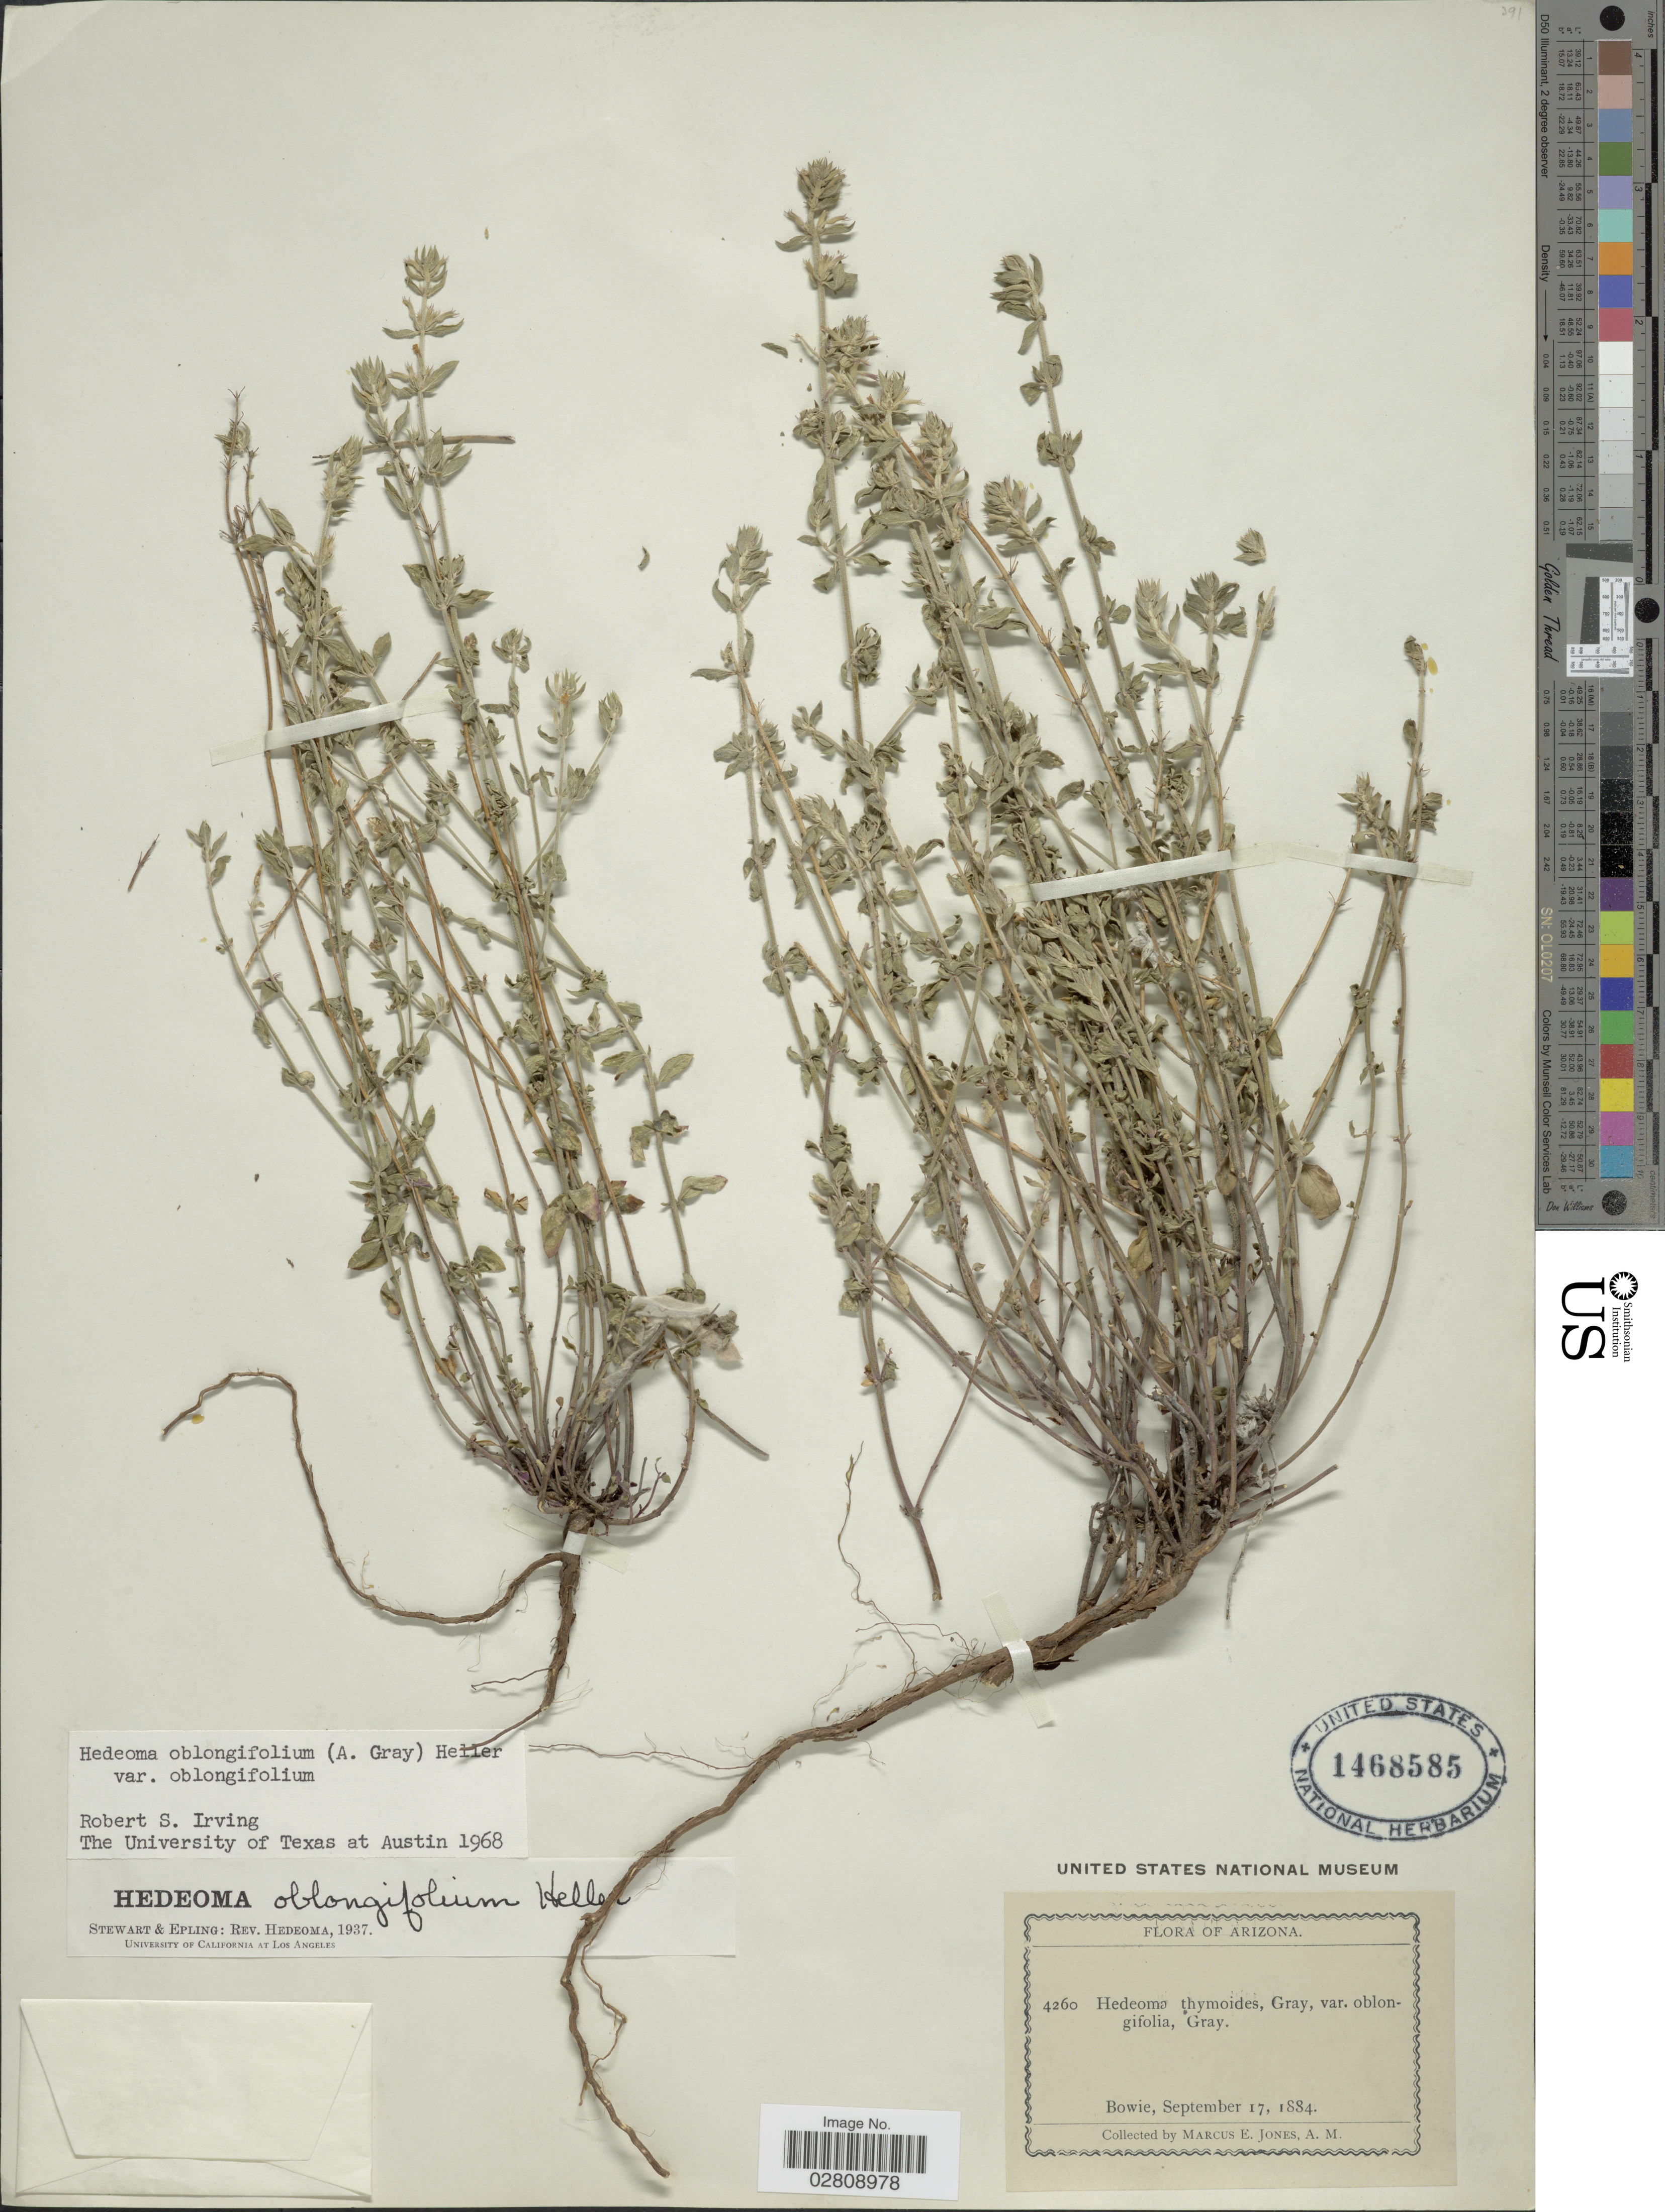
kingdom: Plantae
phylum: Tracheophyta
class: Magnoliopsida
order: Lamiales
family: Lamiaceae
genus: Hedeoma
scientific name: Hedeoma oblongifolia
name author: (A. Gray) A. Heller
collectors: M. E. Jones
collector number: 4260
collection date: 1884-09-17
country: United States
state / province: Arizona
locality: Bowie.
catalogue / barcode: US 1468585